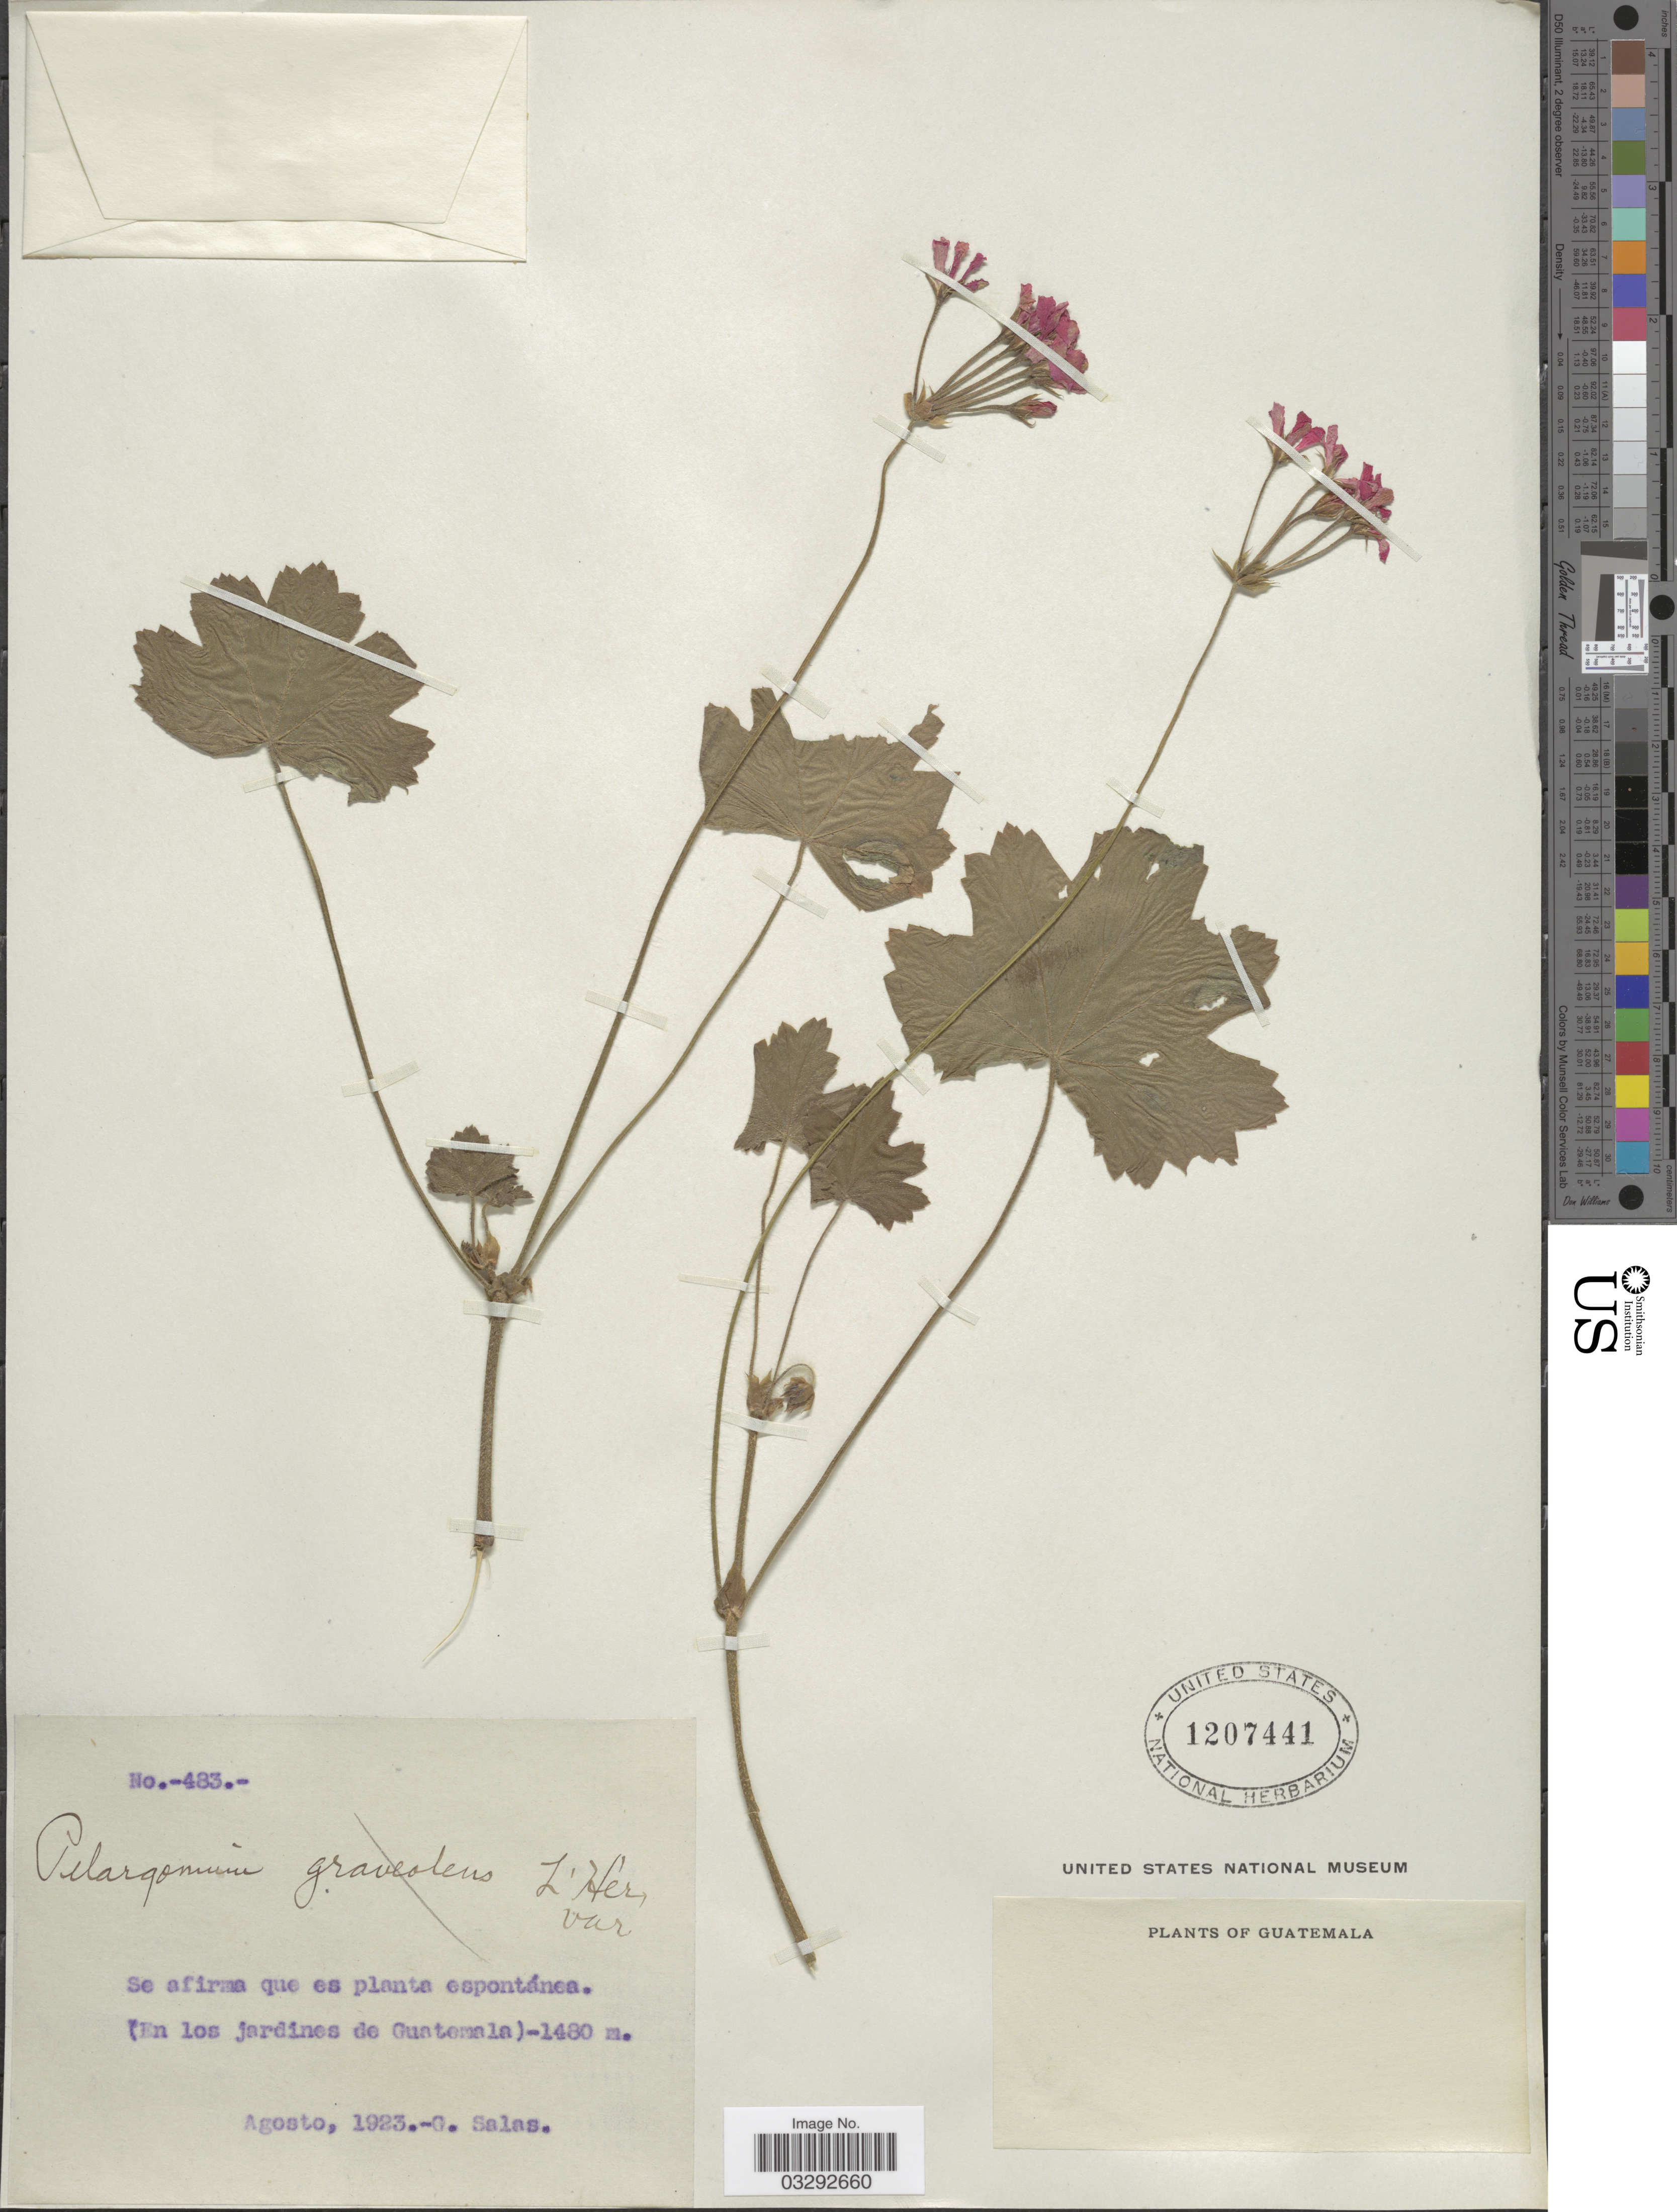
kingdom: Plantae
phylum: Tracheophyta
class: Magnoliopsida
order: Geraniales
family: Geraniaceae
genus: Pelargonium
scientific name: Pelargonium sp.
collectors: G. Salas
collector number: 483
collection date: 1923-08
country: Guatemala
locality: (En los jardines de Guatemala).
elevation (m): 1480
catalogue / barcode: US 1207441